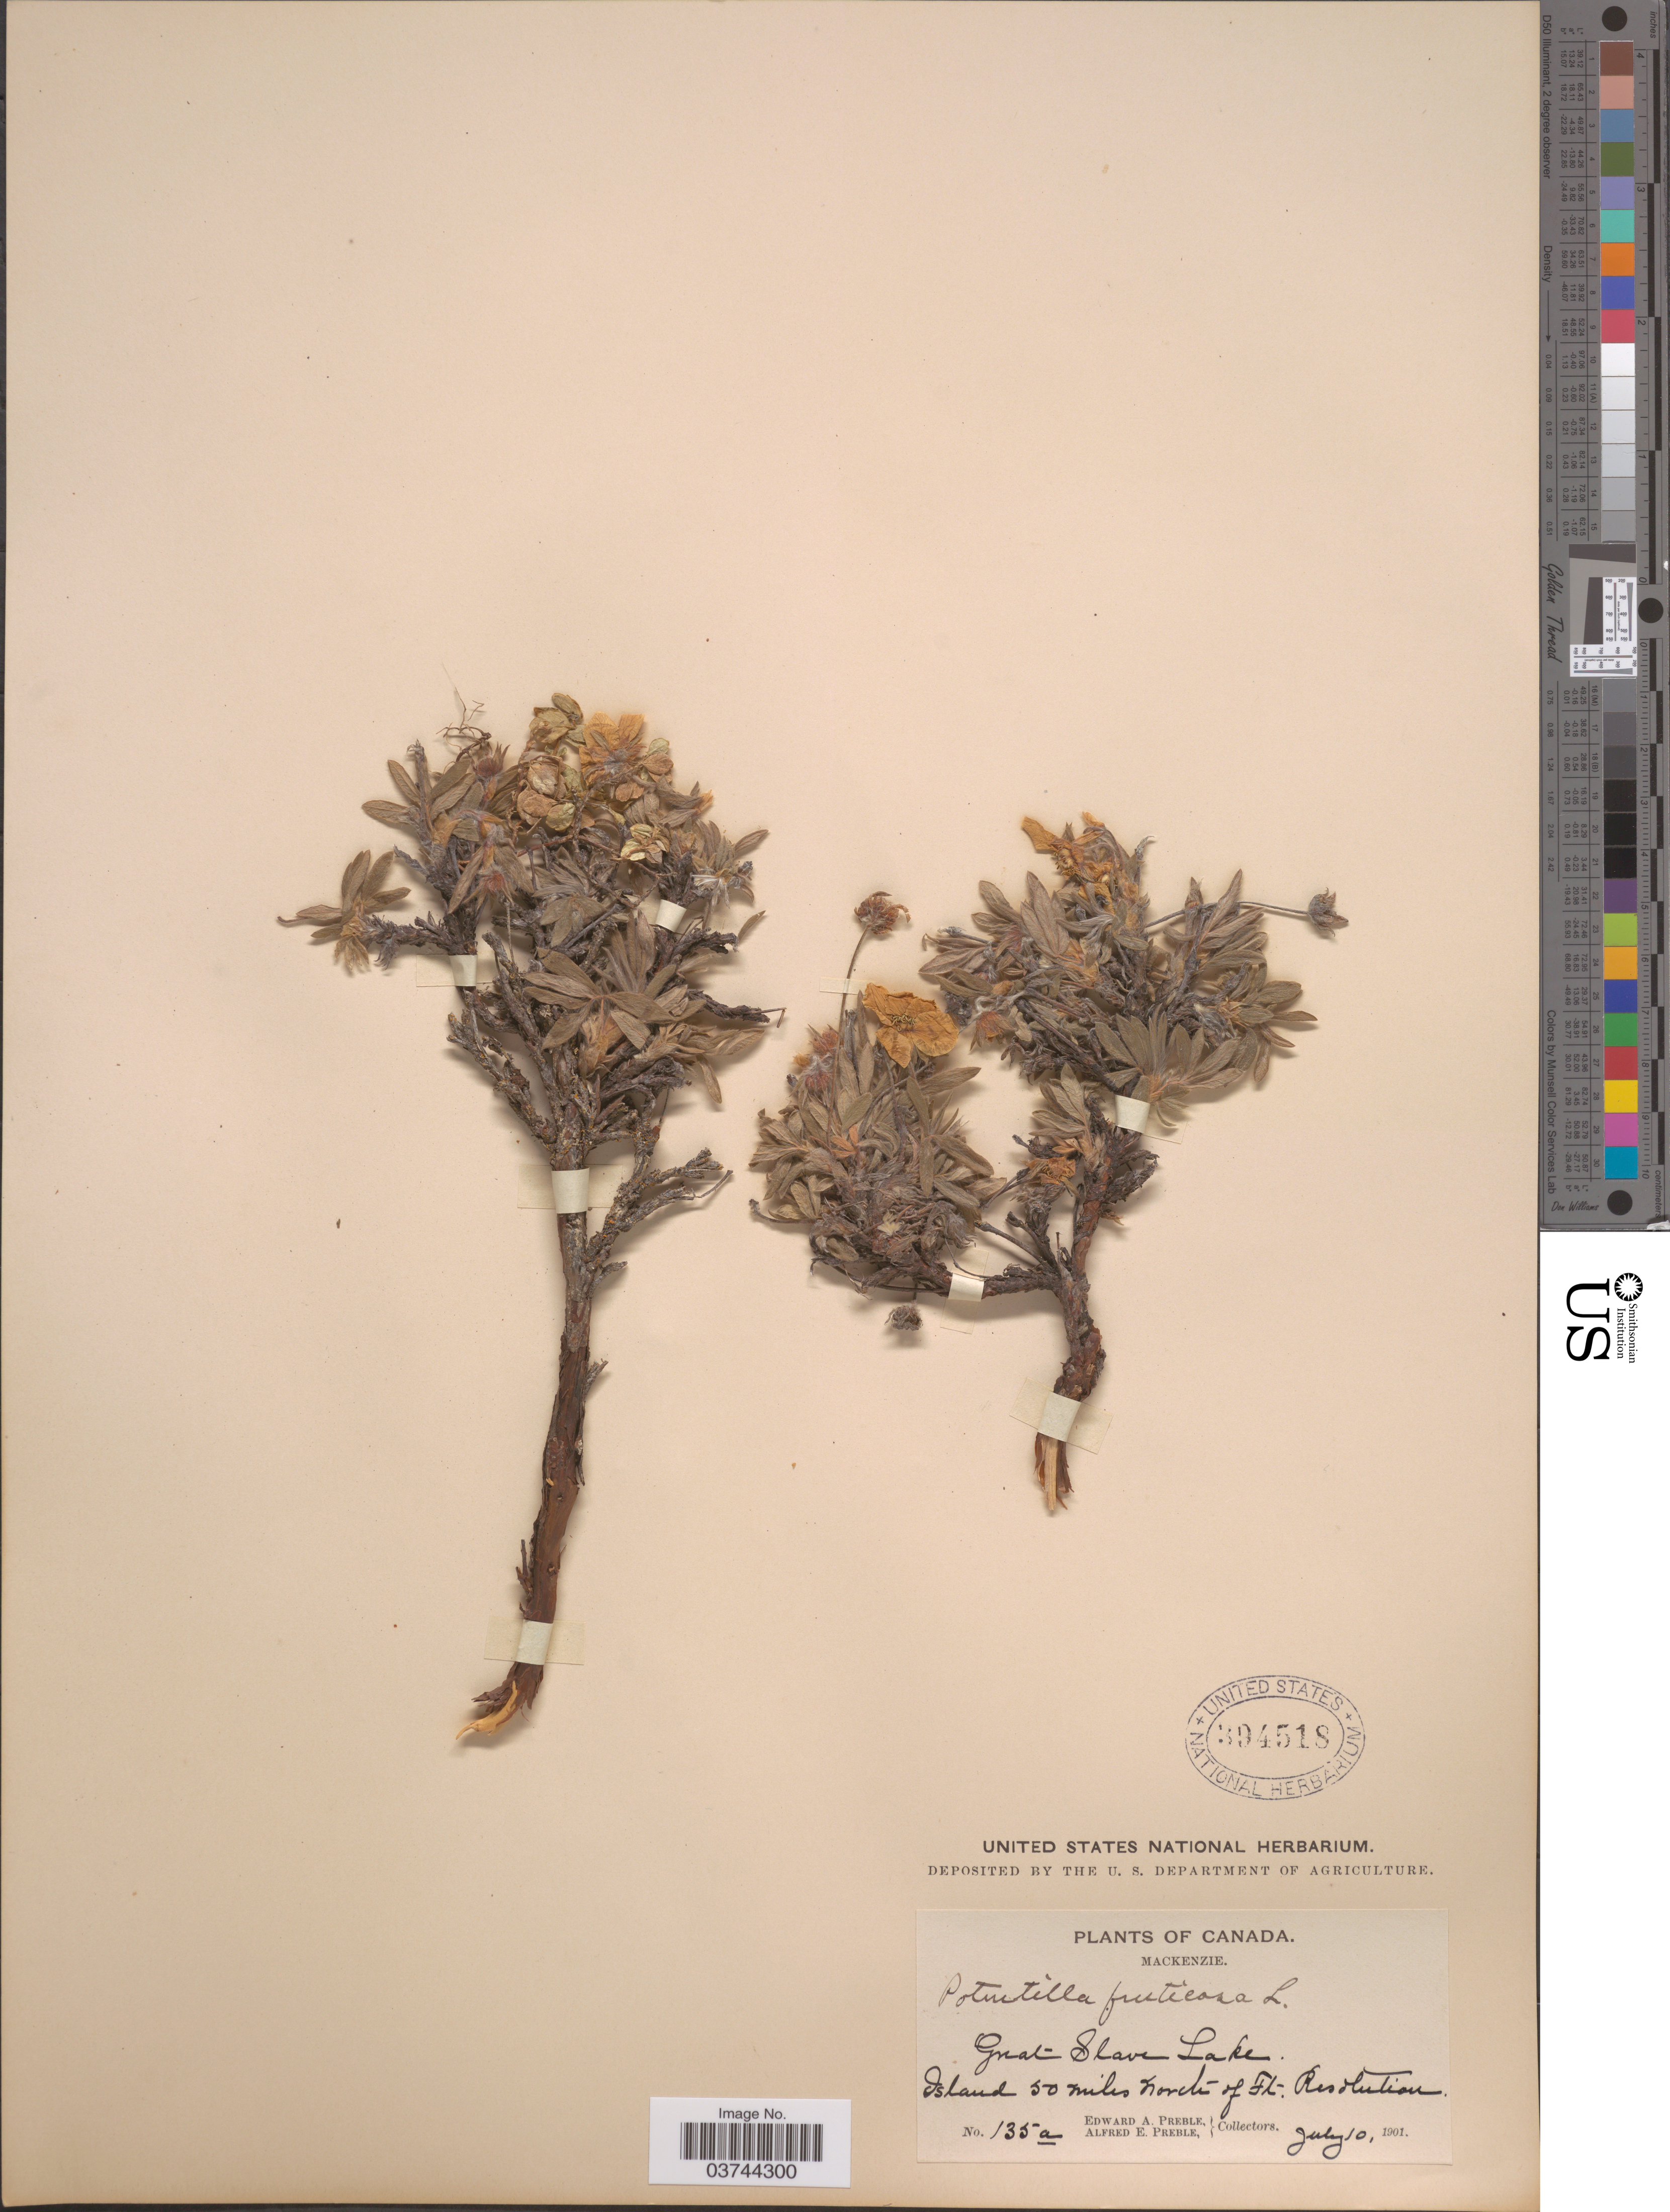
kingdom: Plantae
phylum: Tracheophyta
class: Magnoliopsida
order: Rosales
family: Rosaceae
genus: Dasiphora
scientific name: Dasiphora fruticosa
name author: (L.) Rydb.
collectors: E. Preble & A. Preble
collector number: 135a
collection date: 1901-07-10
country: Canada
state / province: Northwest Territories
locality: Mackenzie. Great Slave Lake. Island 50 miles north of Ft. Resolution.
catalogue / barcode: US 394518